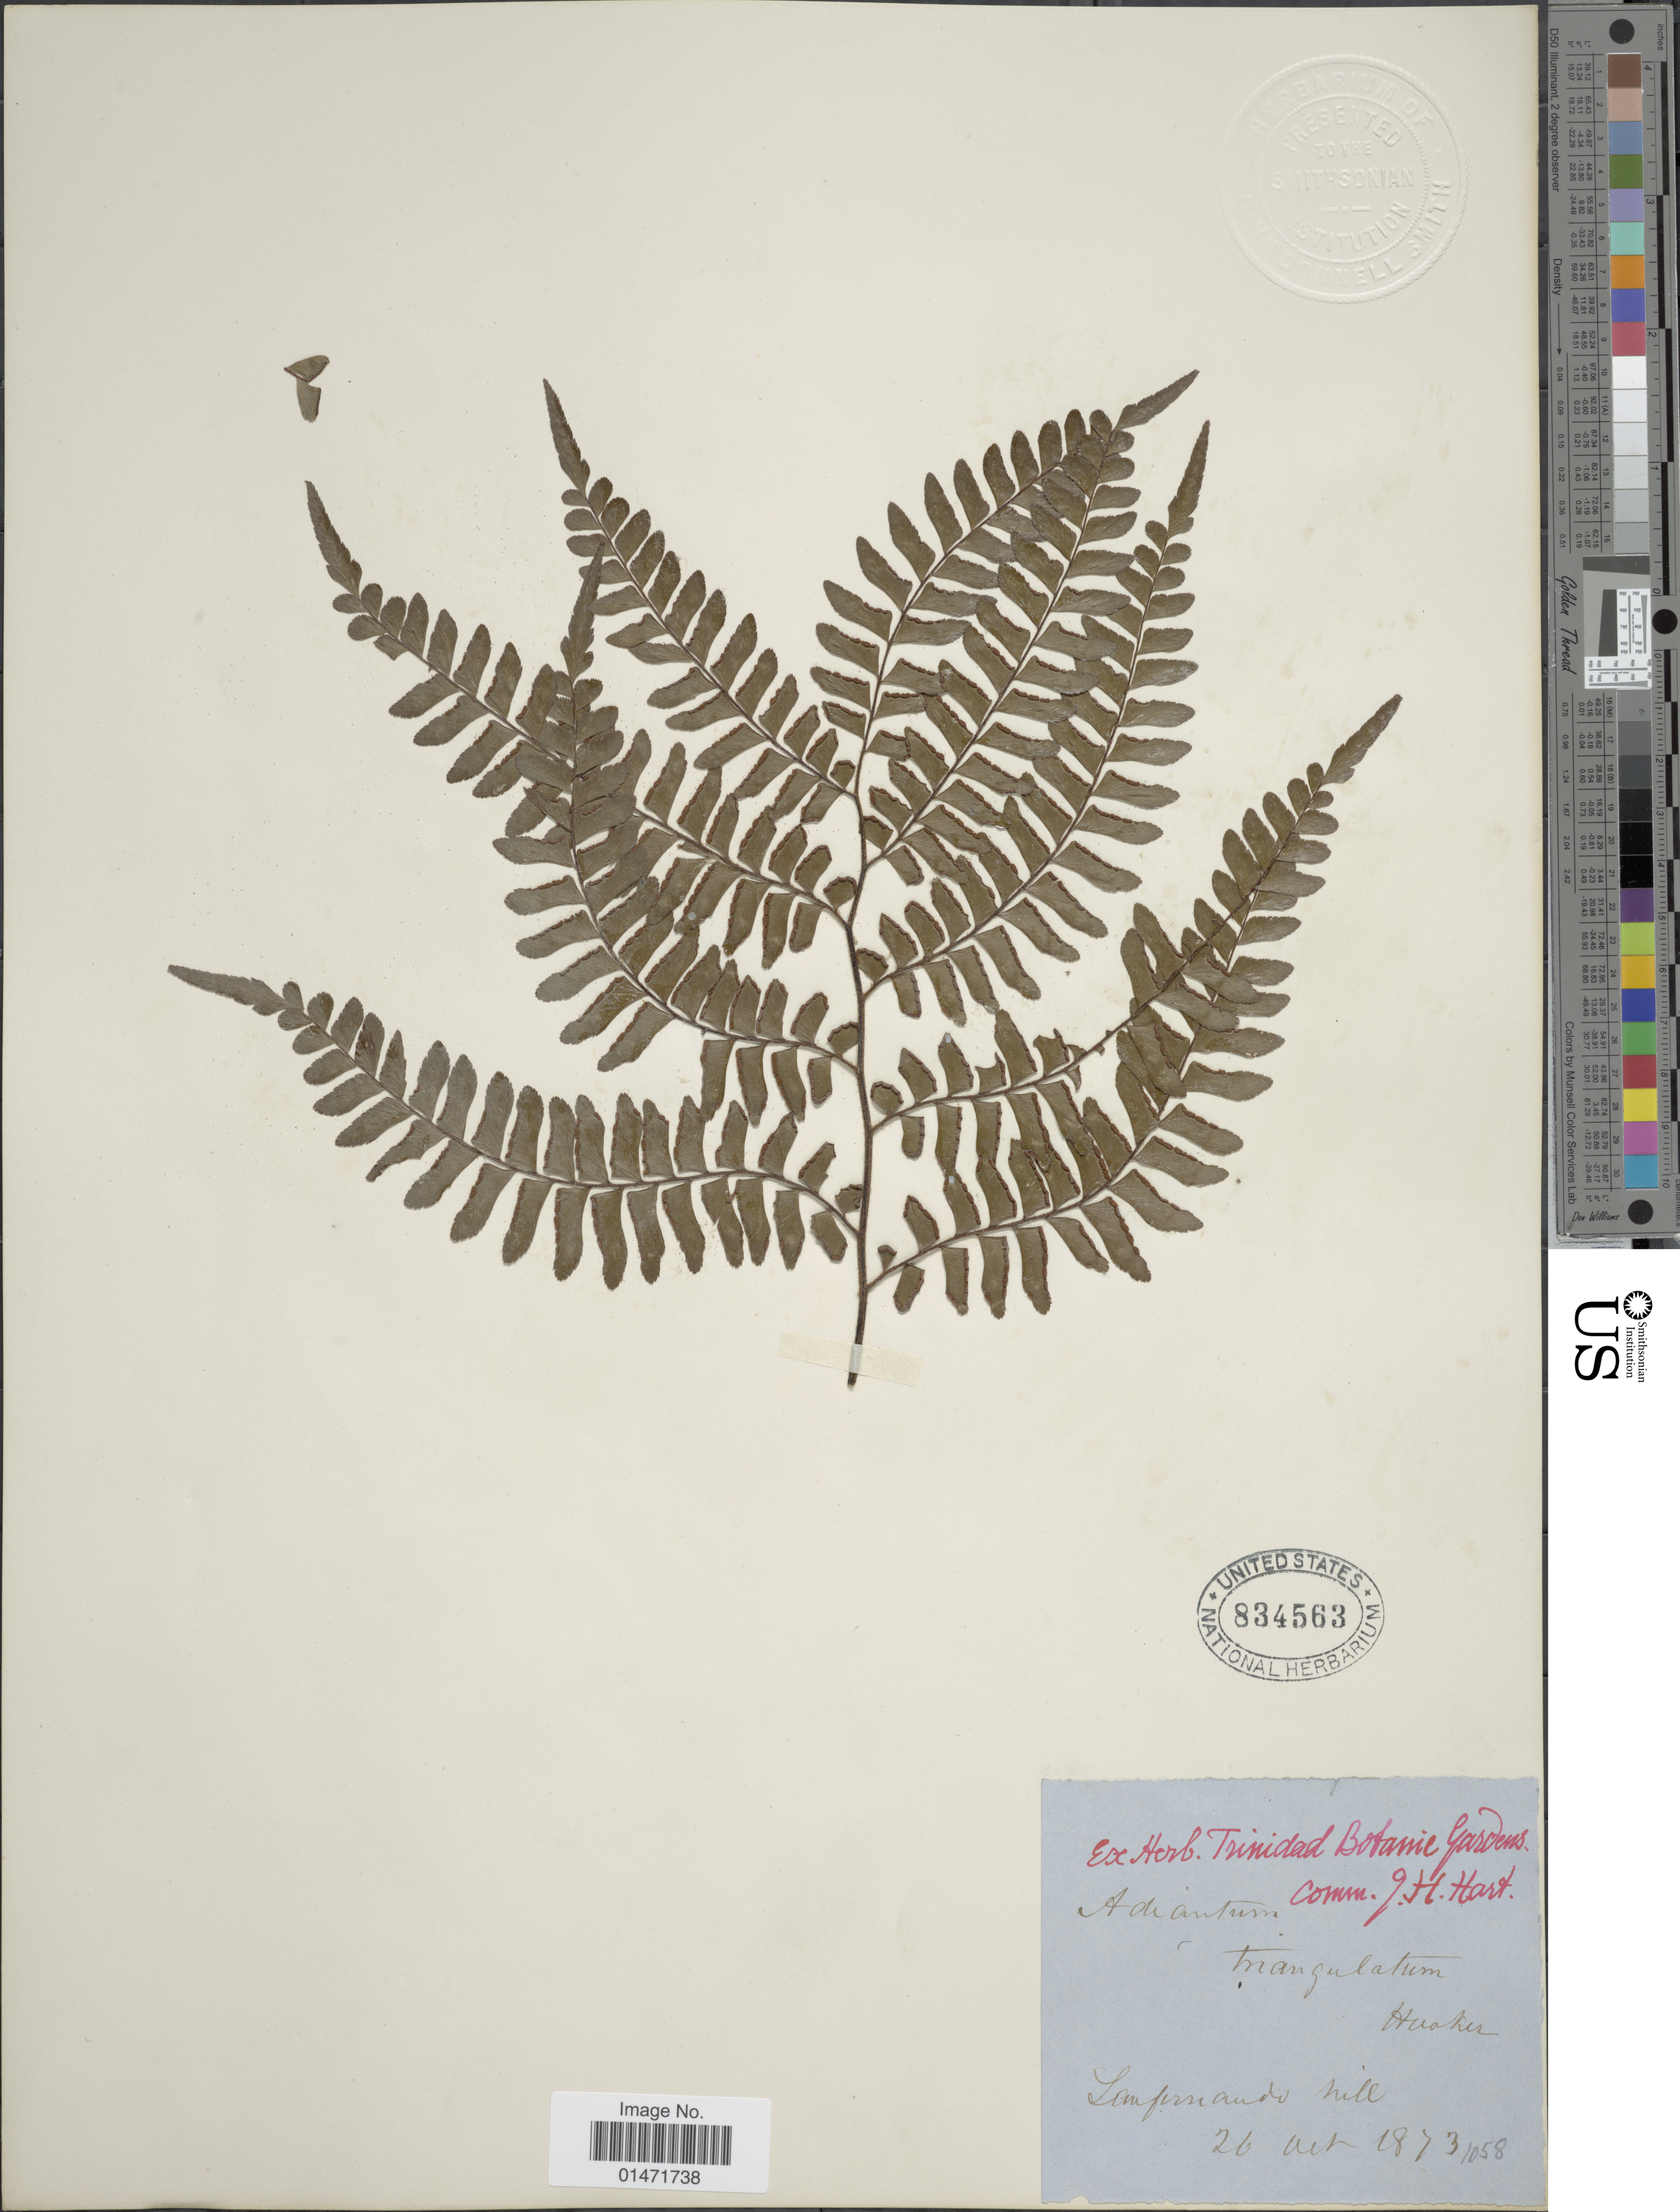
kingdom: Plantae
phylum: Tracheophyta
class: Polypodiopsida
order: Polypodiales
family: Pteridaceae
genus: Adiantum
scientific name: Adiantum tetraphyllum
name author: Humb. & Bonpl. ex Willd.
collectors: ex herb. Bot. Gard. Trinidad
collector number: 1058 ?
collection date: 1873-10-26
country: Trinidad and Tobago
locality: San Fernando Hill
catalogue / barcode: US 834563